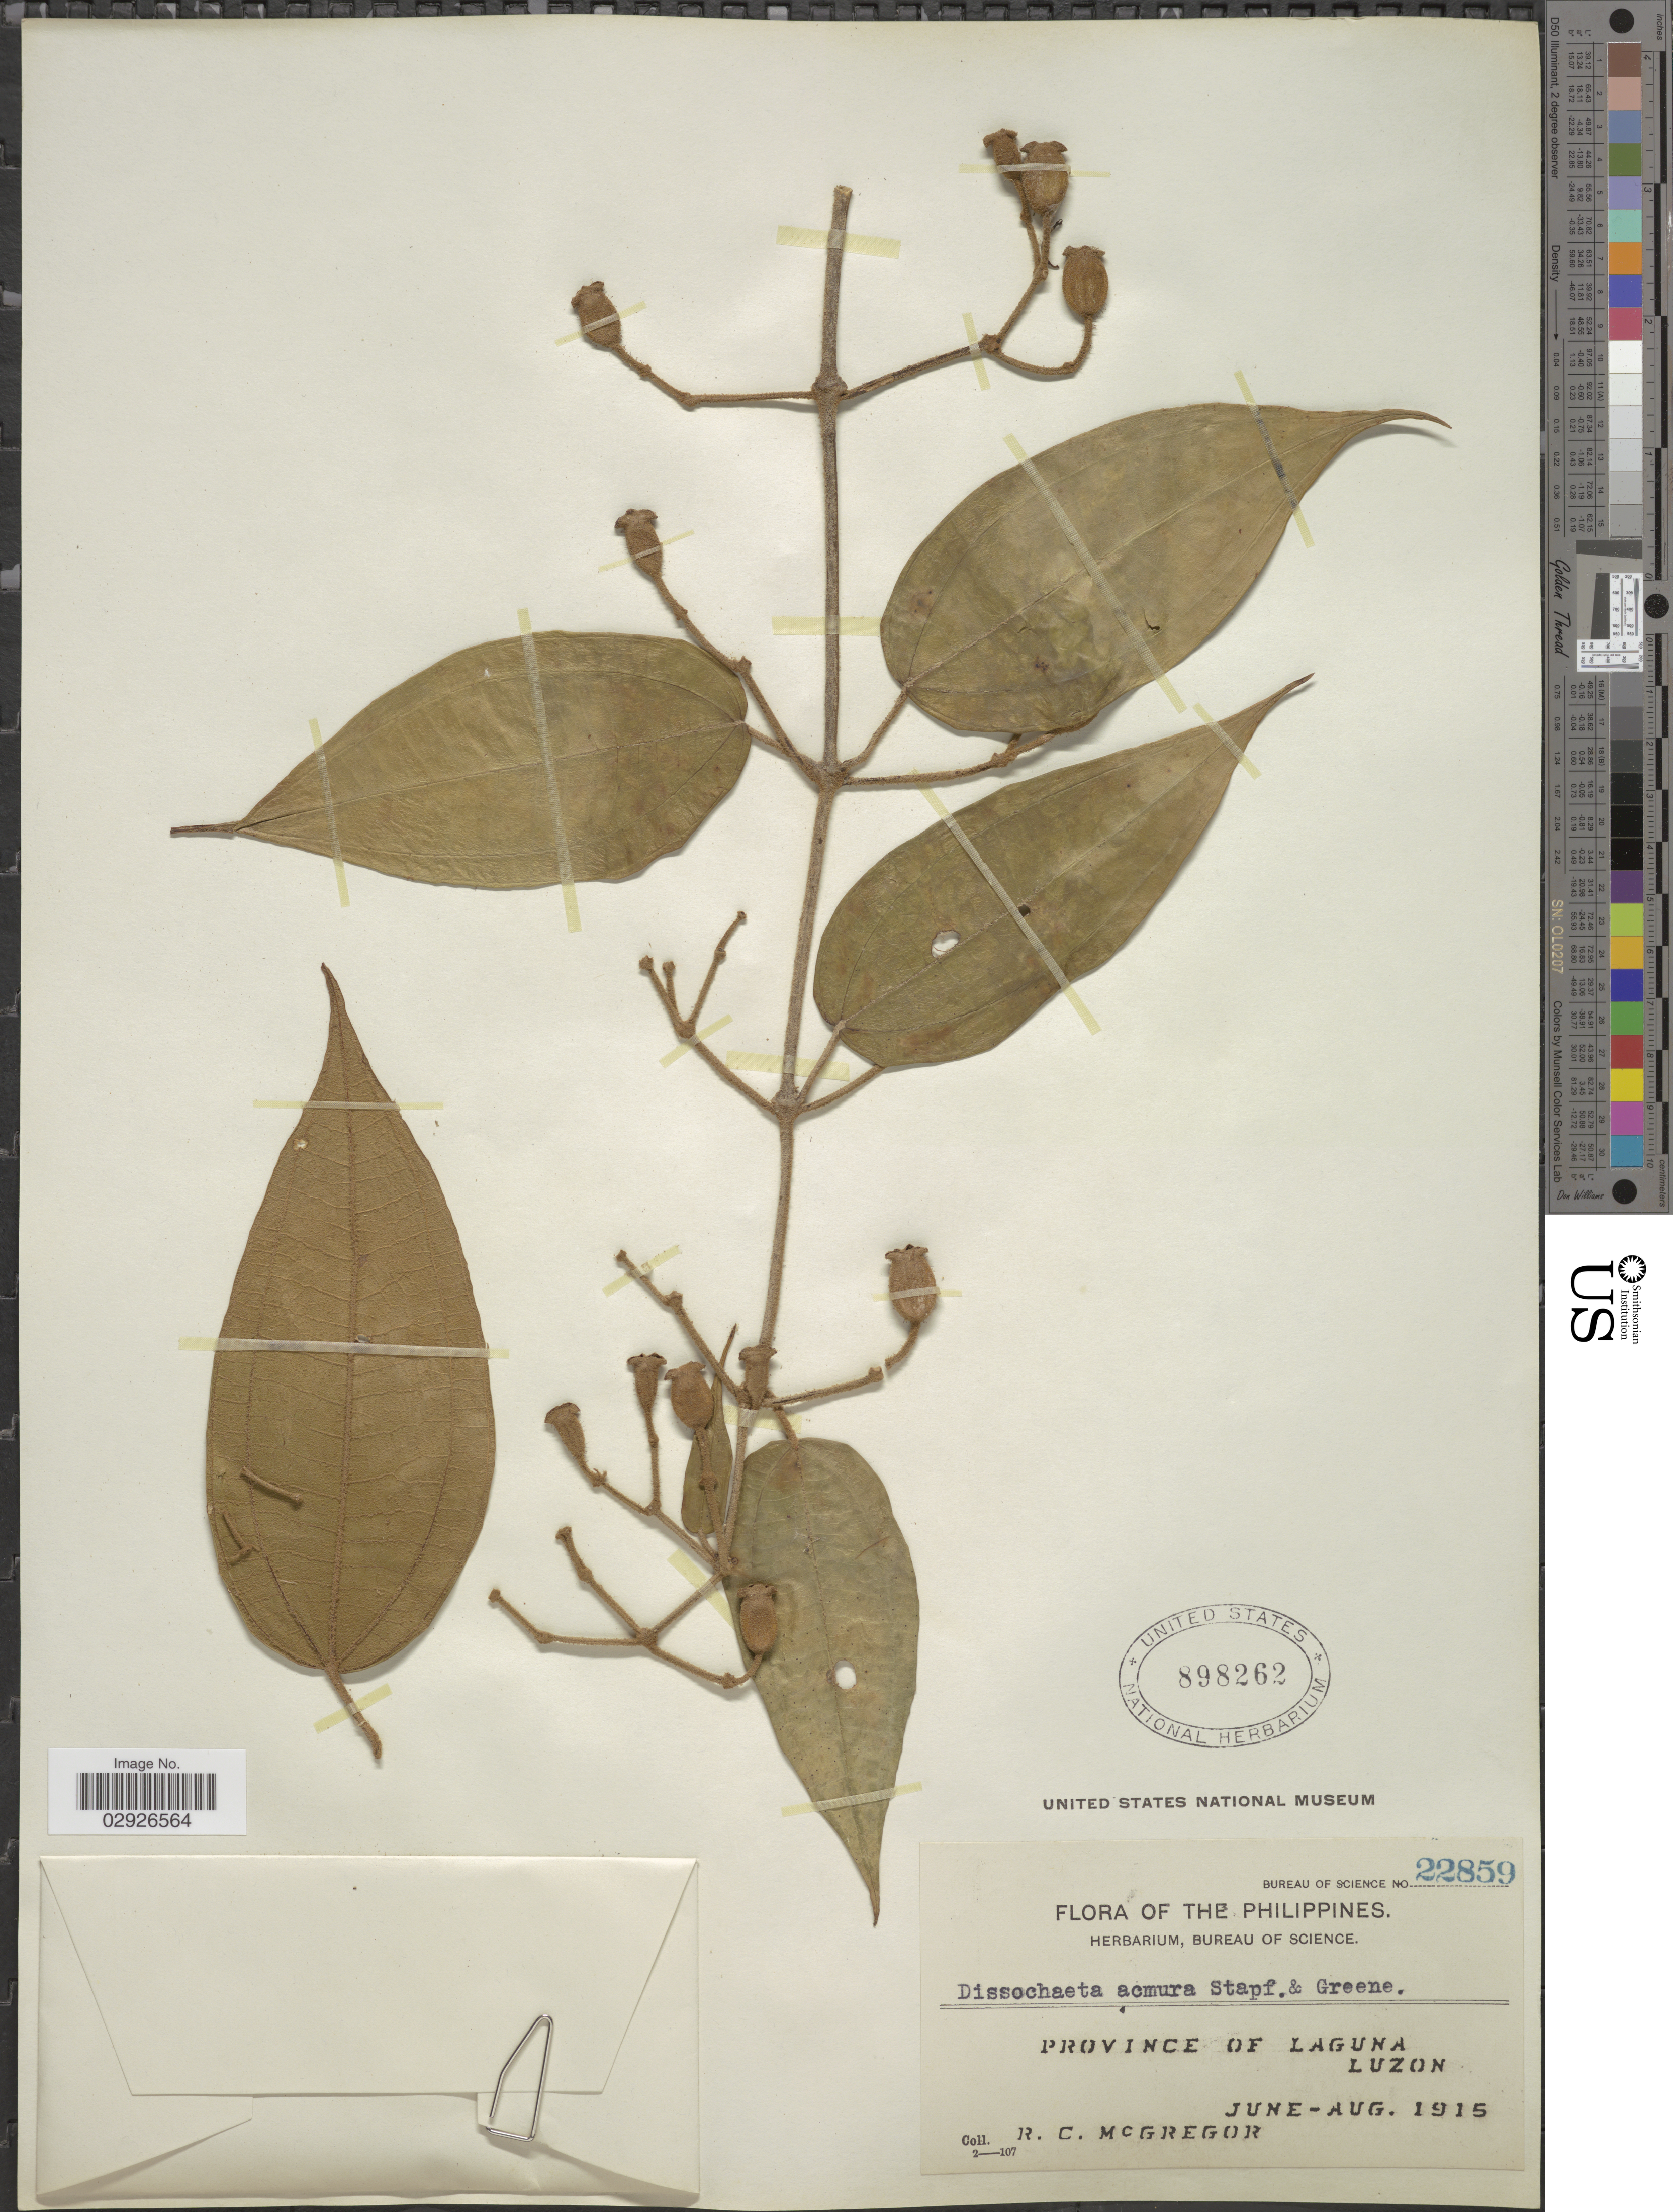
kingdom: Plantae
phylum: Tracheophyta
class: Magnoliopsida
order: Myrtales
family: Melastomataceae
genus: Dissochaeta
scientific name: Dissochaeta acmura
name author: Stapf & M.L. Green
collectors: R. C. McGregor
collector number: Bureau of Science 22859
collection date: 1915-06/1915-08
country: Philippines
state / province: Calabarzon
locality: Province of Laguna. Luzon.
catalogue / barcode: US 898262